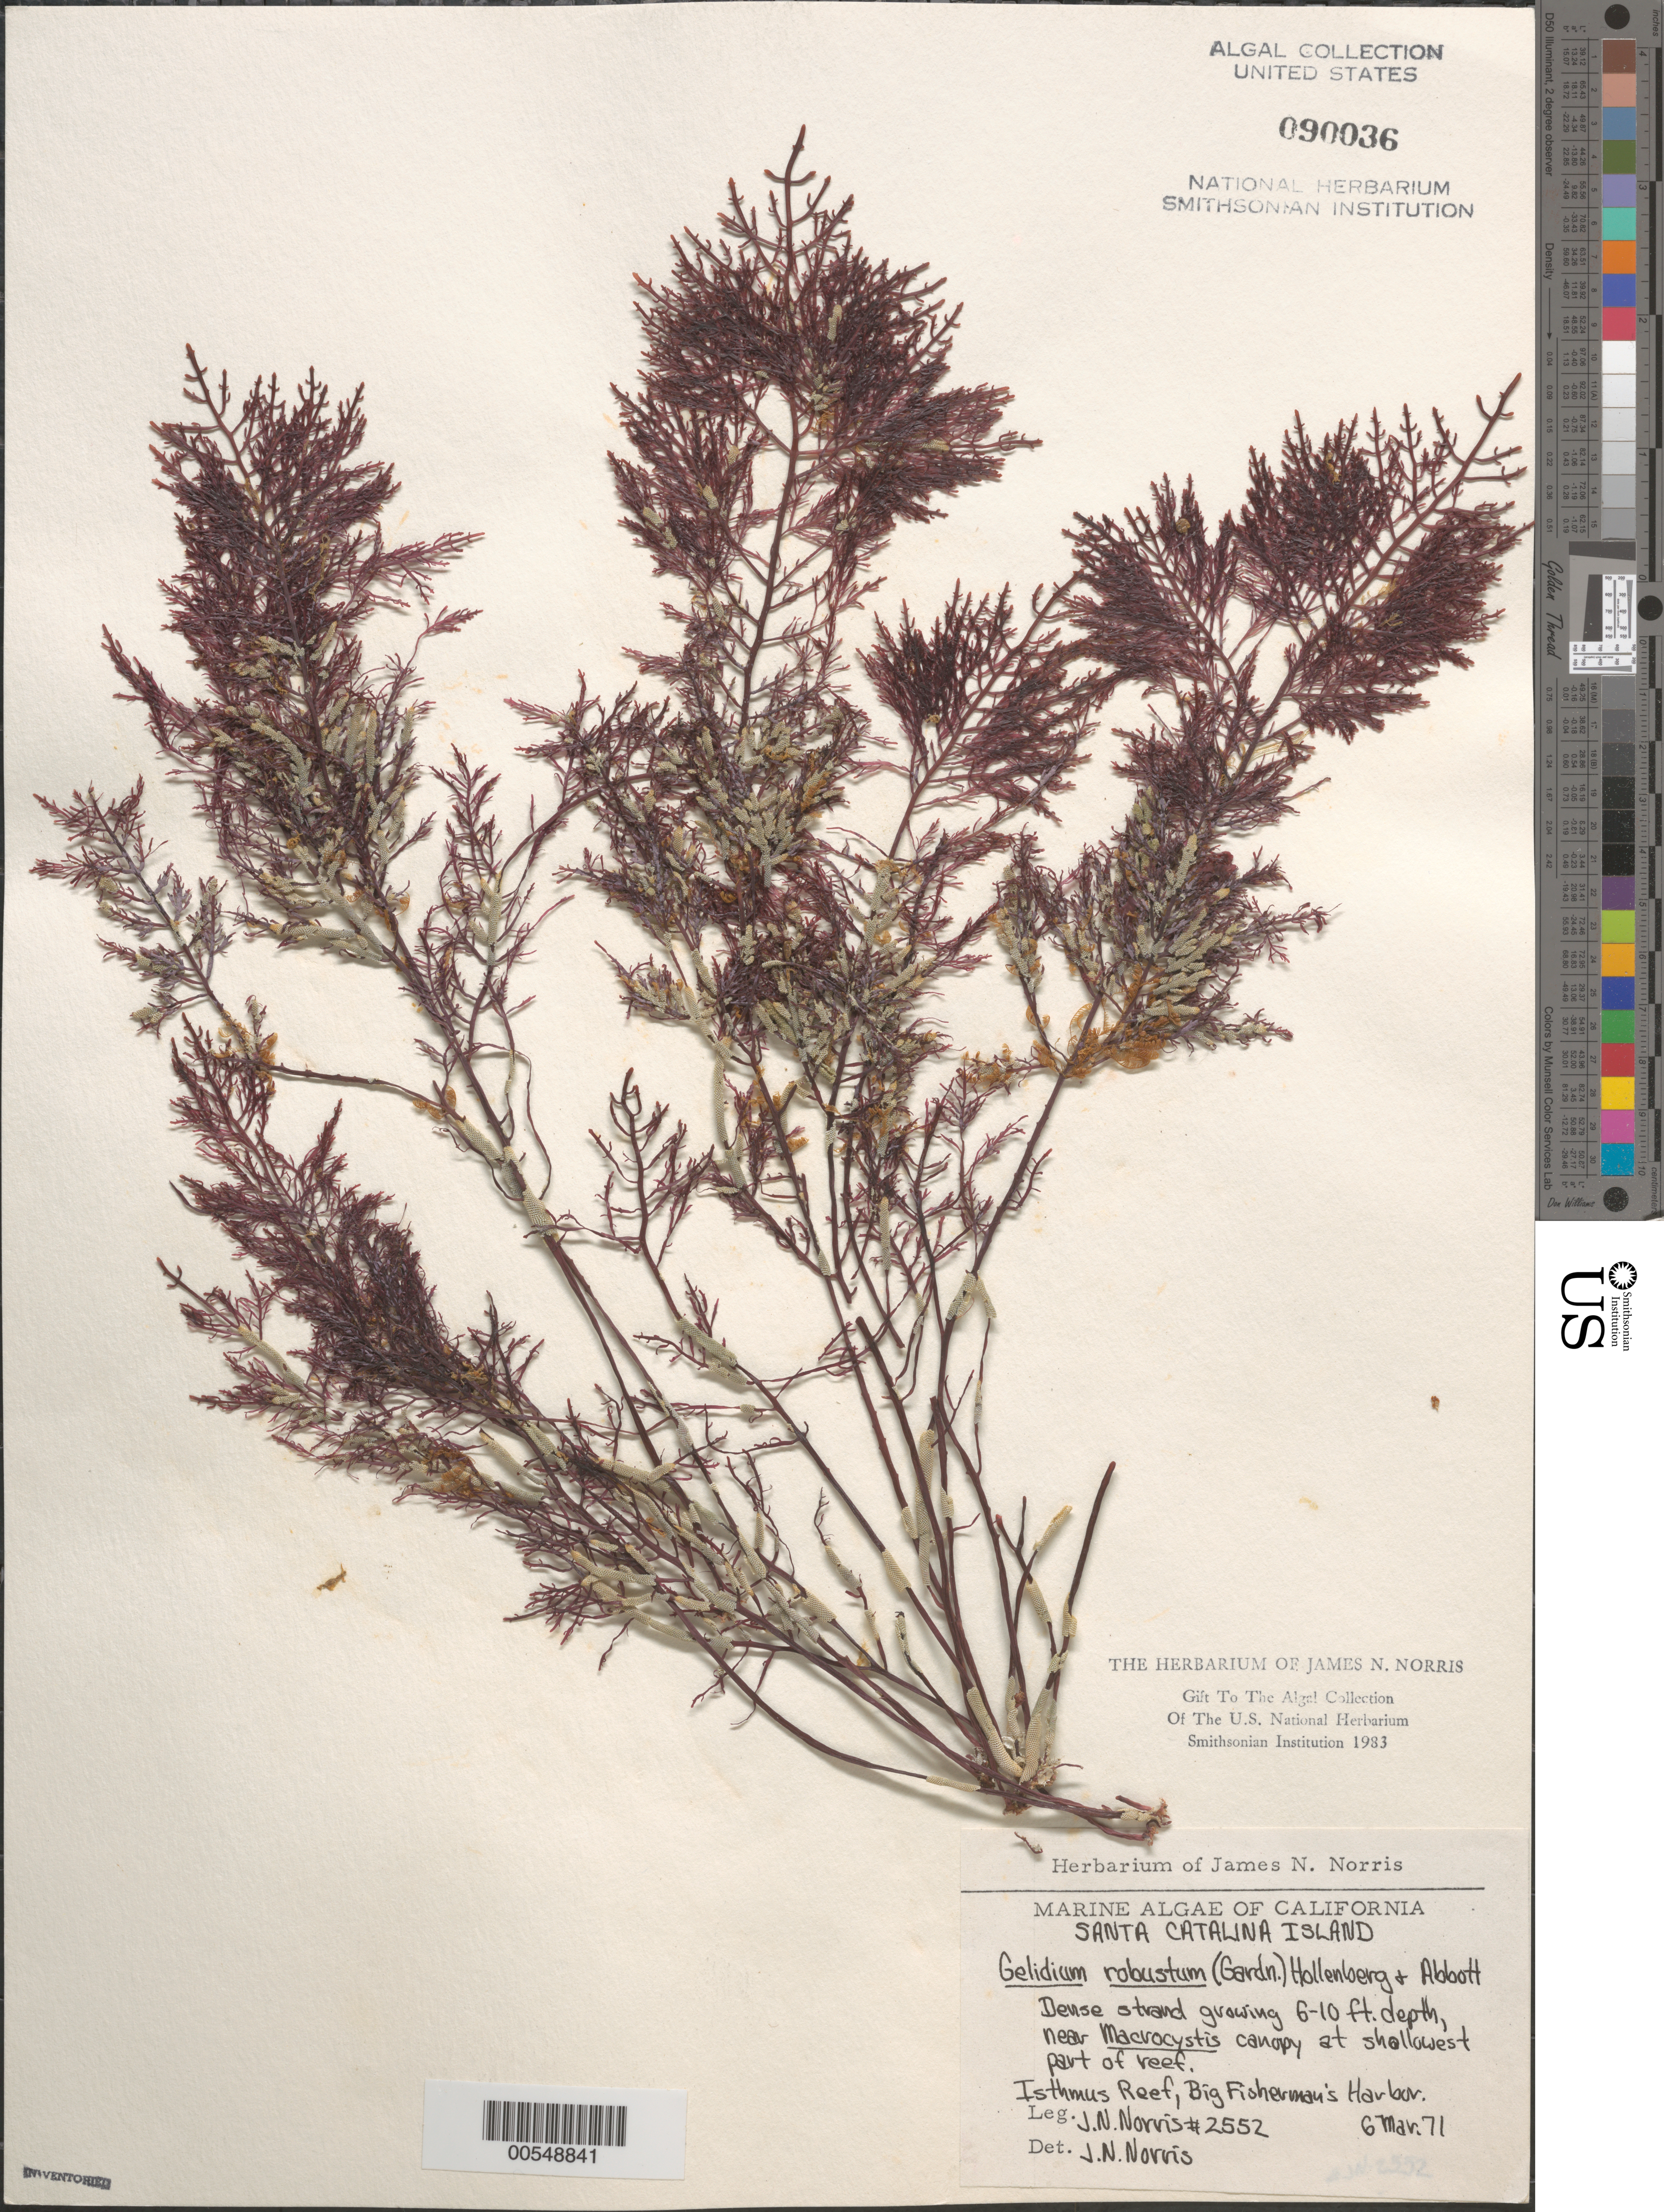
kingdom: Plantae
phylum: Rhodophyta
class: Florideophyceae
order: Gelidiales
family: Gelidiaceae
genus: Gelidium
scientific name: Gelidium robustum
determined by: Norris, James N.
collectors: J. N. Norris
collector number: JN-2552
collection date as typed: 06 Mar 1971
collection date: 1971-03-06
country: United States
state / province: California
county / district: Los Angeles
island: Santa Catalina Island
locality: Isthmus reef, Big Fishermans Cove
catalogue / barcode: US 90036